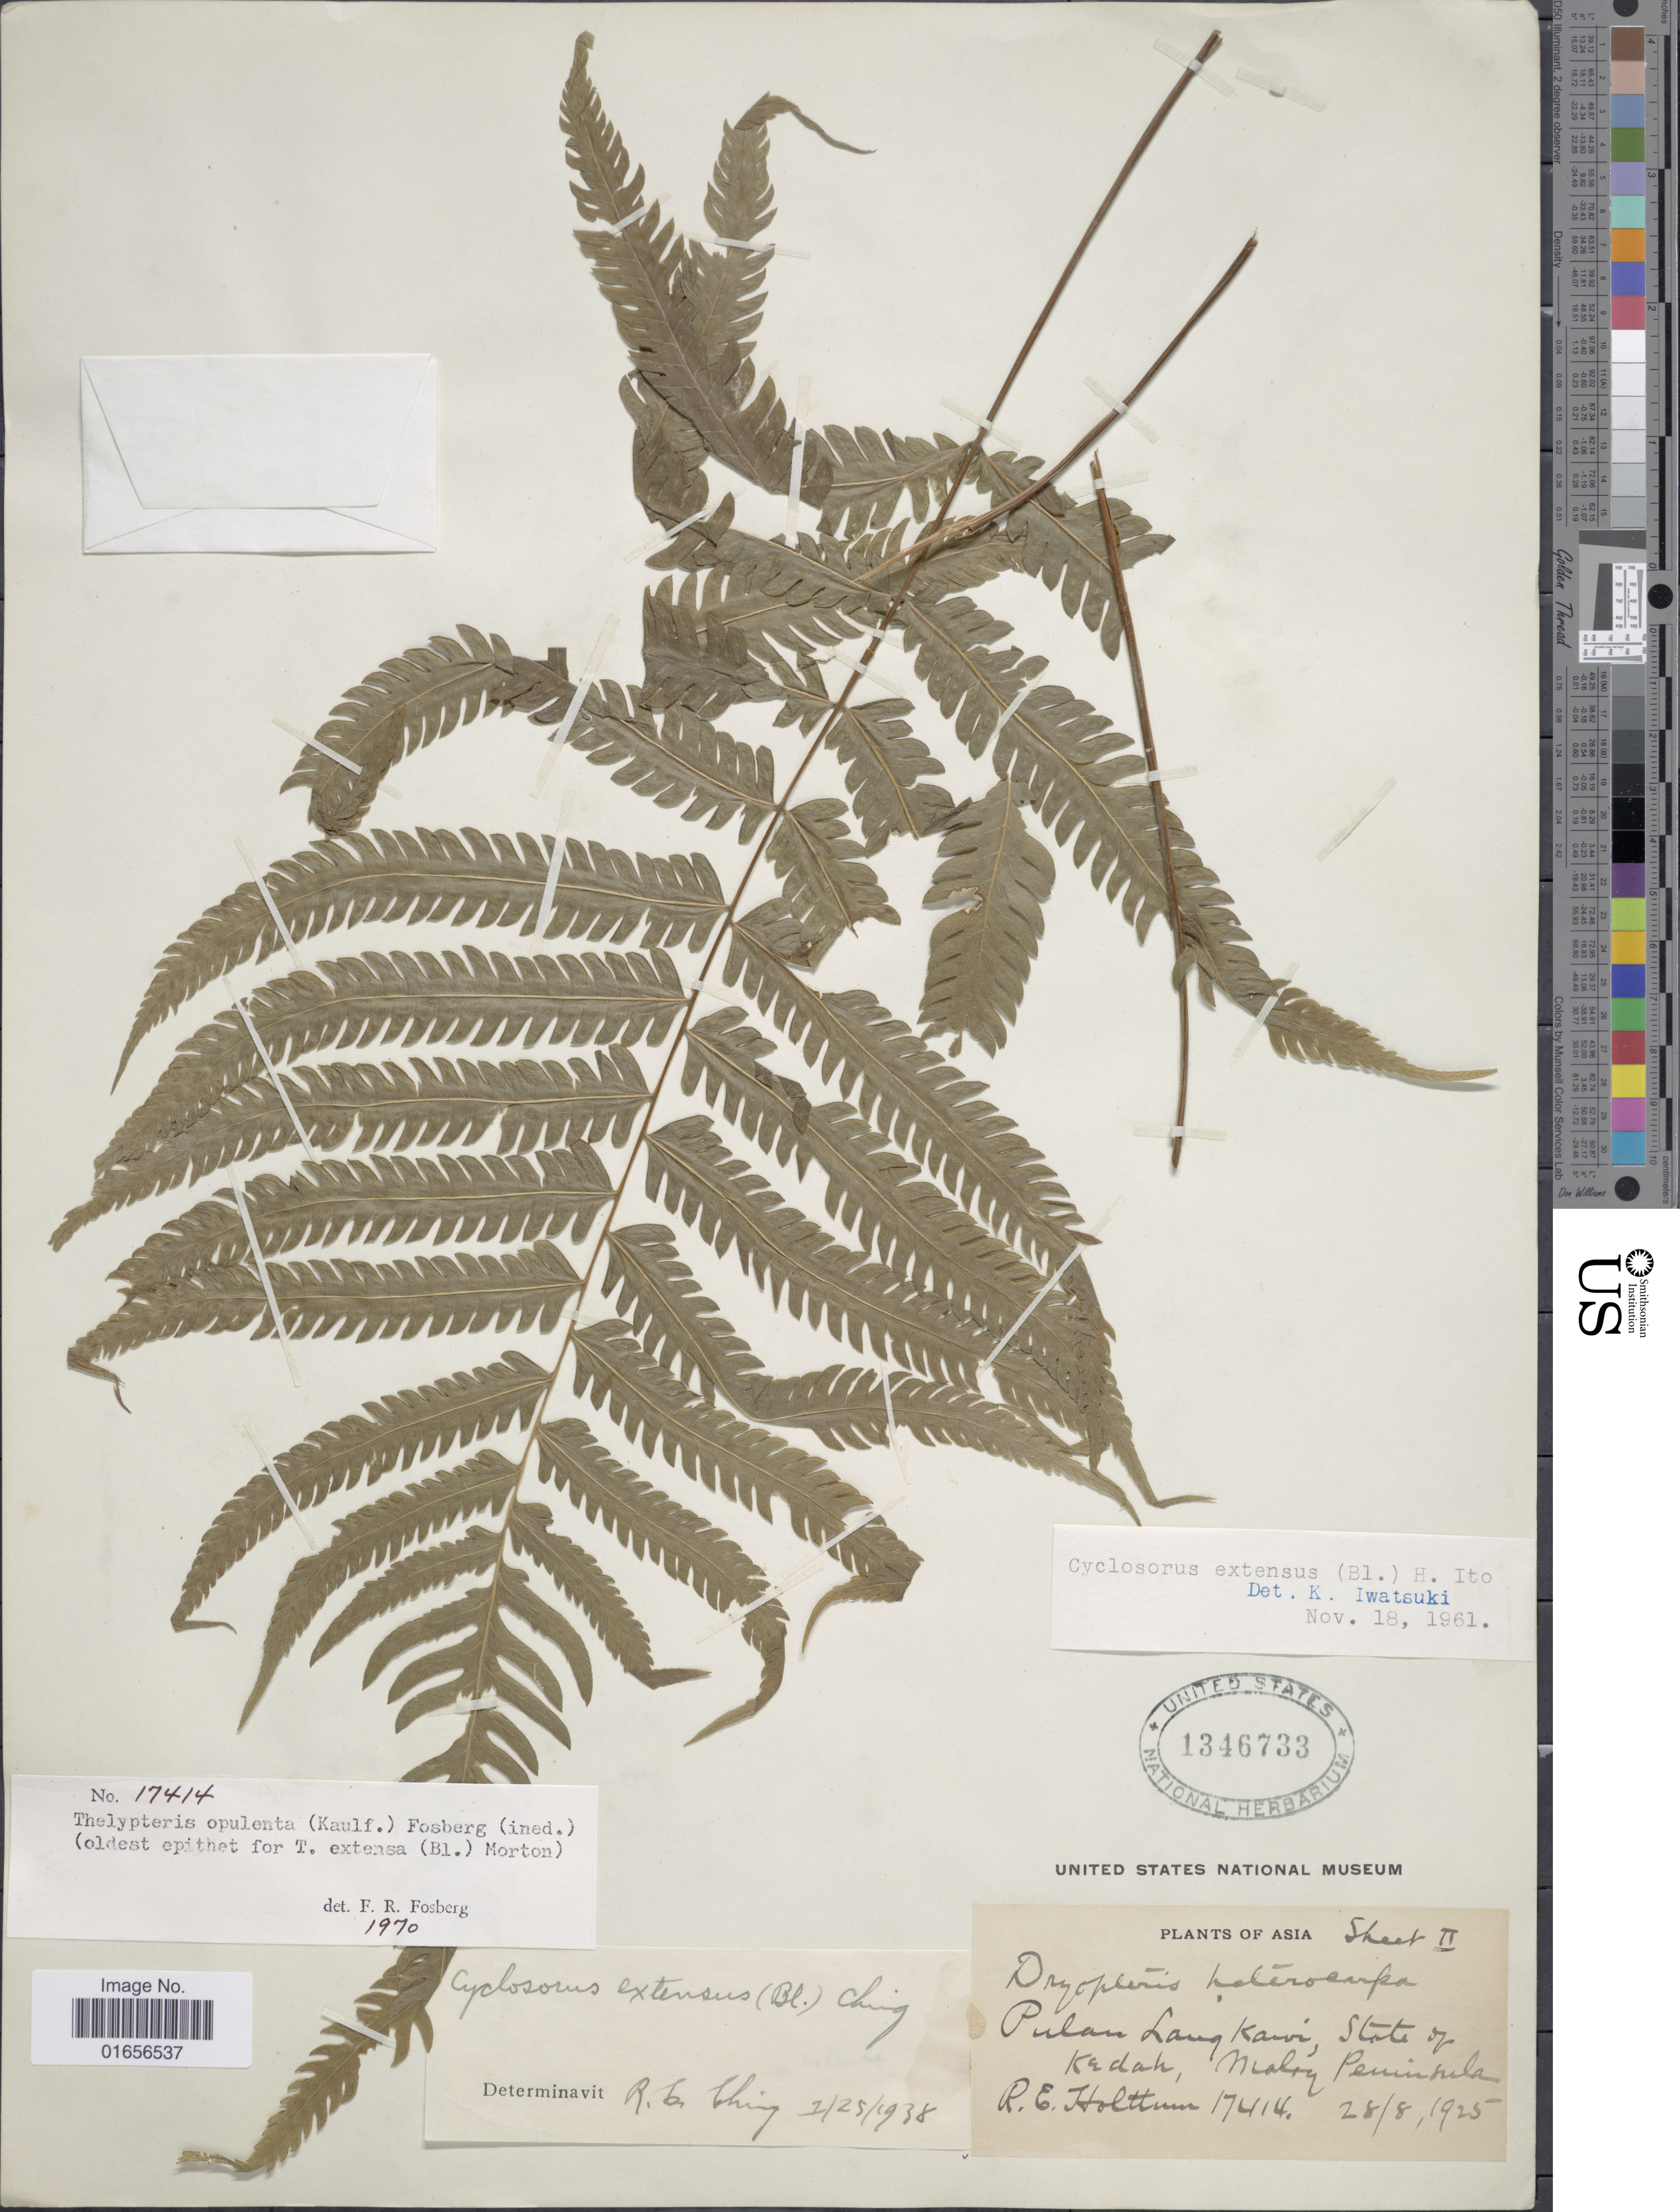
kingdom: Plantae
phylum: Tracheophyta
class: Polypodiopsida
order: Polypodiales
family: Thelypteridaceae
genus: Amphineuron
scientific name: Amphineuron opulentum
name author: (Kaulf.) Holttum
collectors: R. E. Holttum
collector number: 17414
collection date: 1925-08-28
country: Malaysia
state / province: Kedah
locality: Asia, Pulan Lang Kauvi, State of Kedak, Malay Peninsula [interpreted]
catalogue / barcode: US 1346733